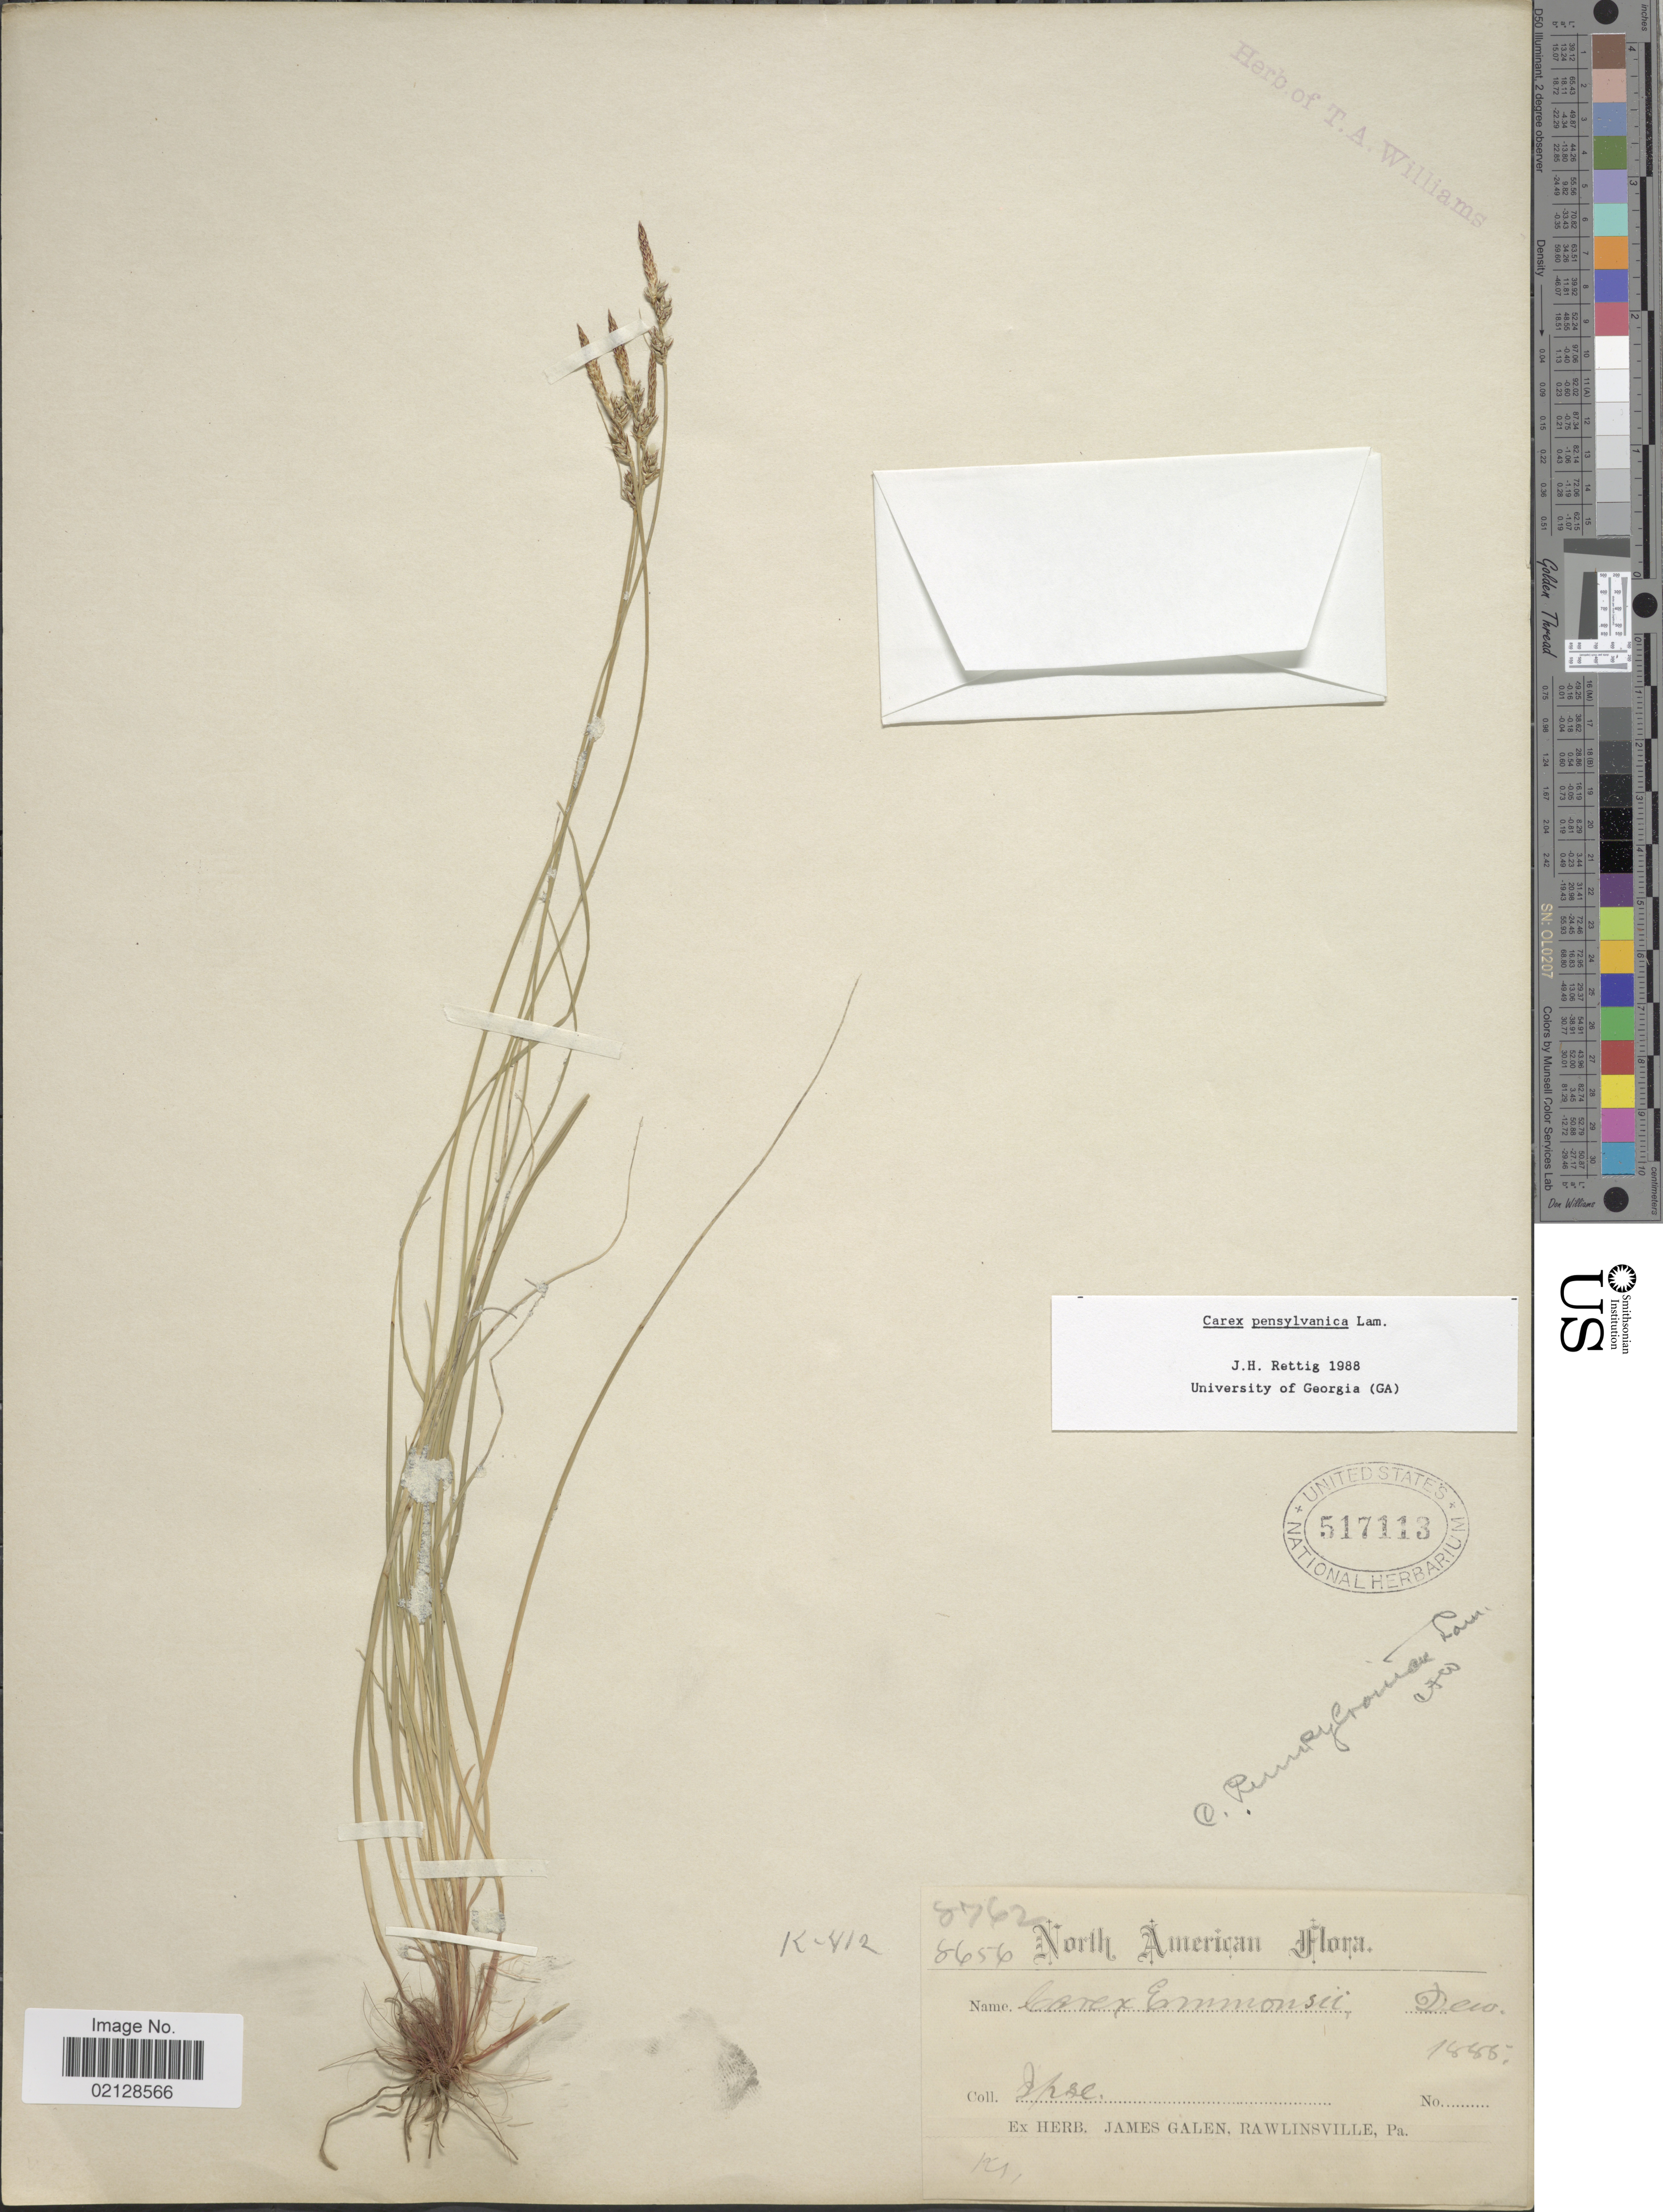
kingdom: Plantae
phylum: Tracheophyta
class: Liliopsida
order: Poales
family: Cyperaceae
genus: Carex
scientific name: Carex pensylvanica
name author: Lam.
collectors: J. Galen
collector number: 8762/8656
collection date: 1885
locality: North American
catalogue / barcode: US 517113